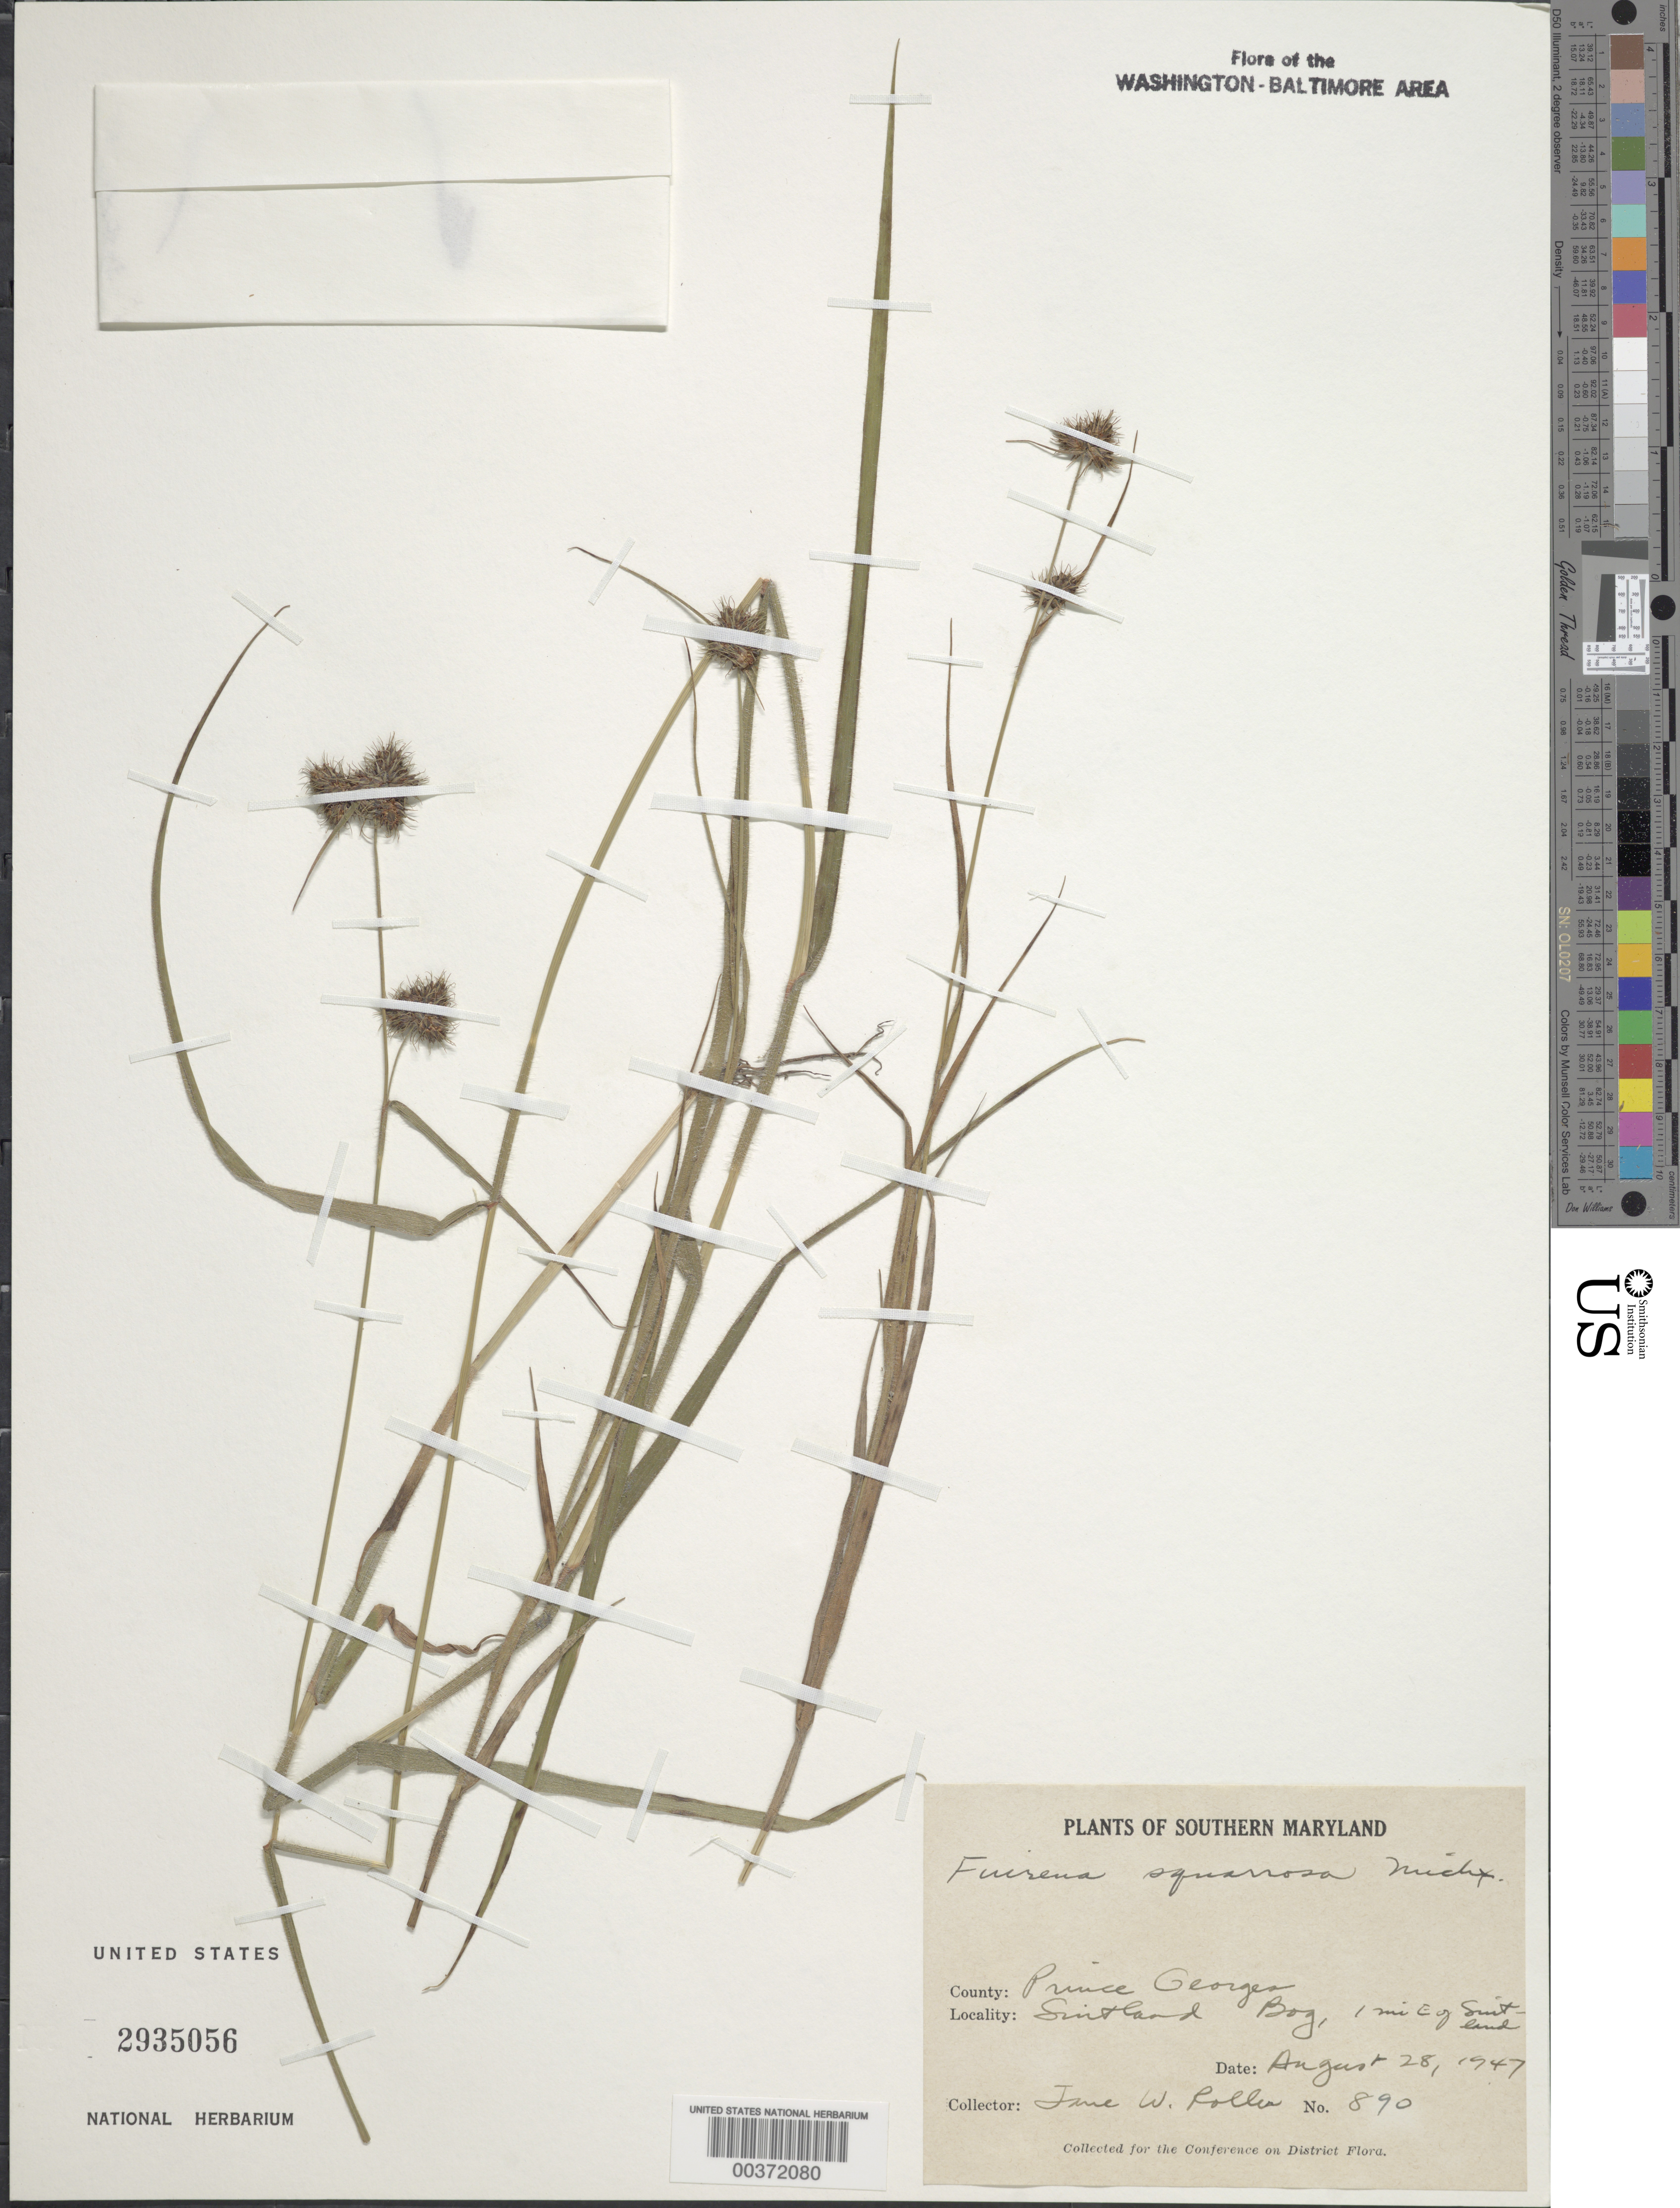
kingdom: Plantae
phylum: Tracheophyta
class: Liliopsida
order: Poales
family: Cyperaceae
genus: Fuirena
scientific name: Fuirena squarrosa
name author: Michx.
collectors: J. W. Roller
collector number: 890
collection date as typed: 28 Aug 1947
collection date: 1947-08-28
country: United States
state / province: Maryland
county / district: Prince George's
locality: Suitland Bog, east of Suitland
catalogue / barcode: US 2935056